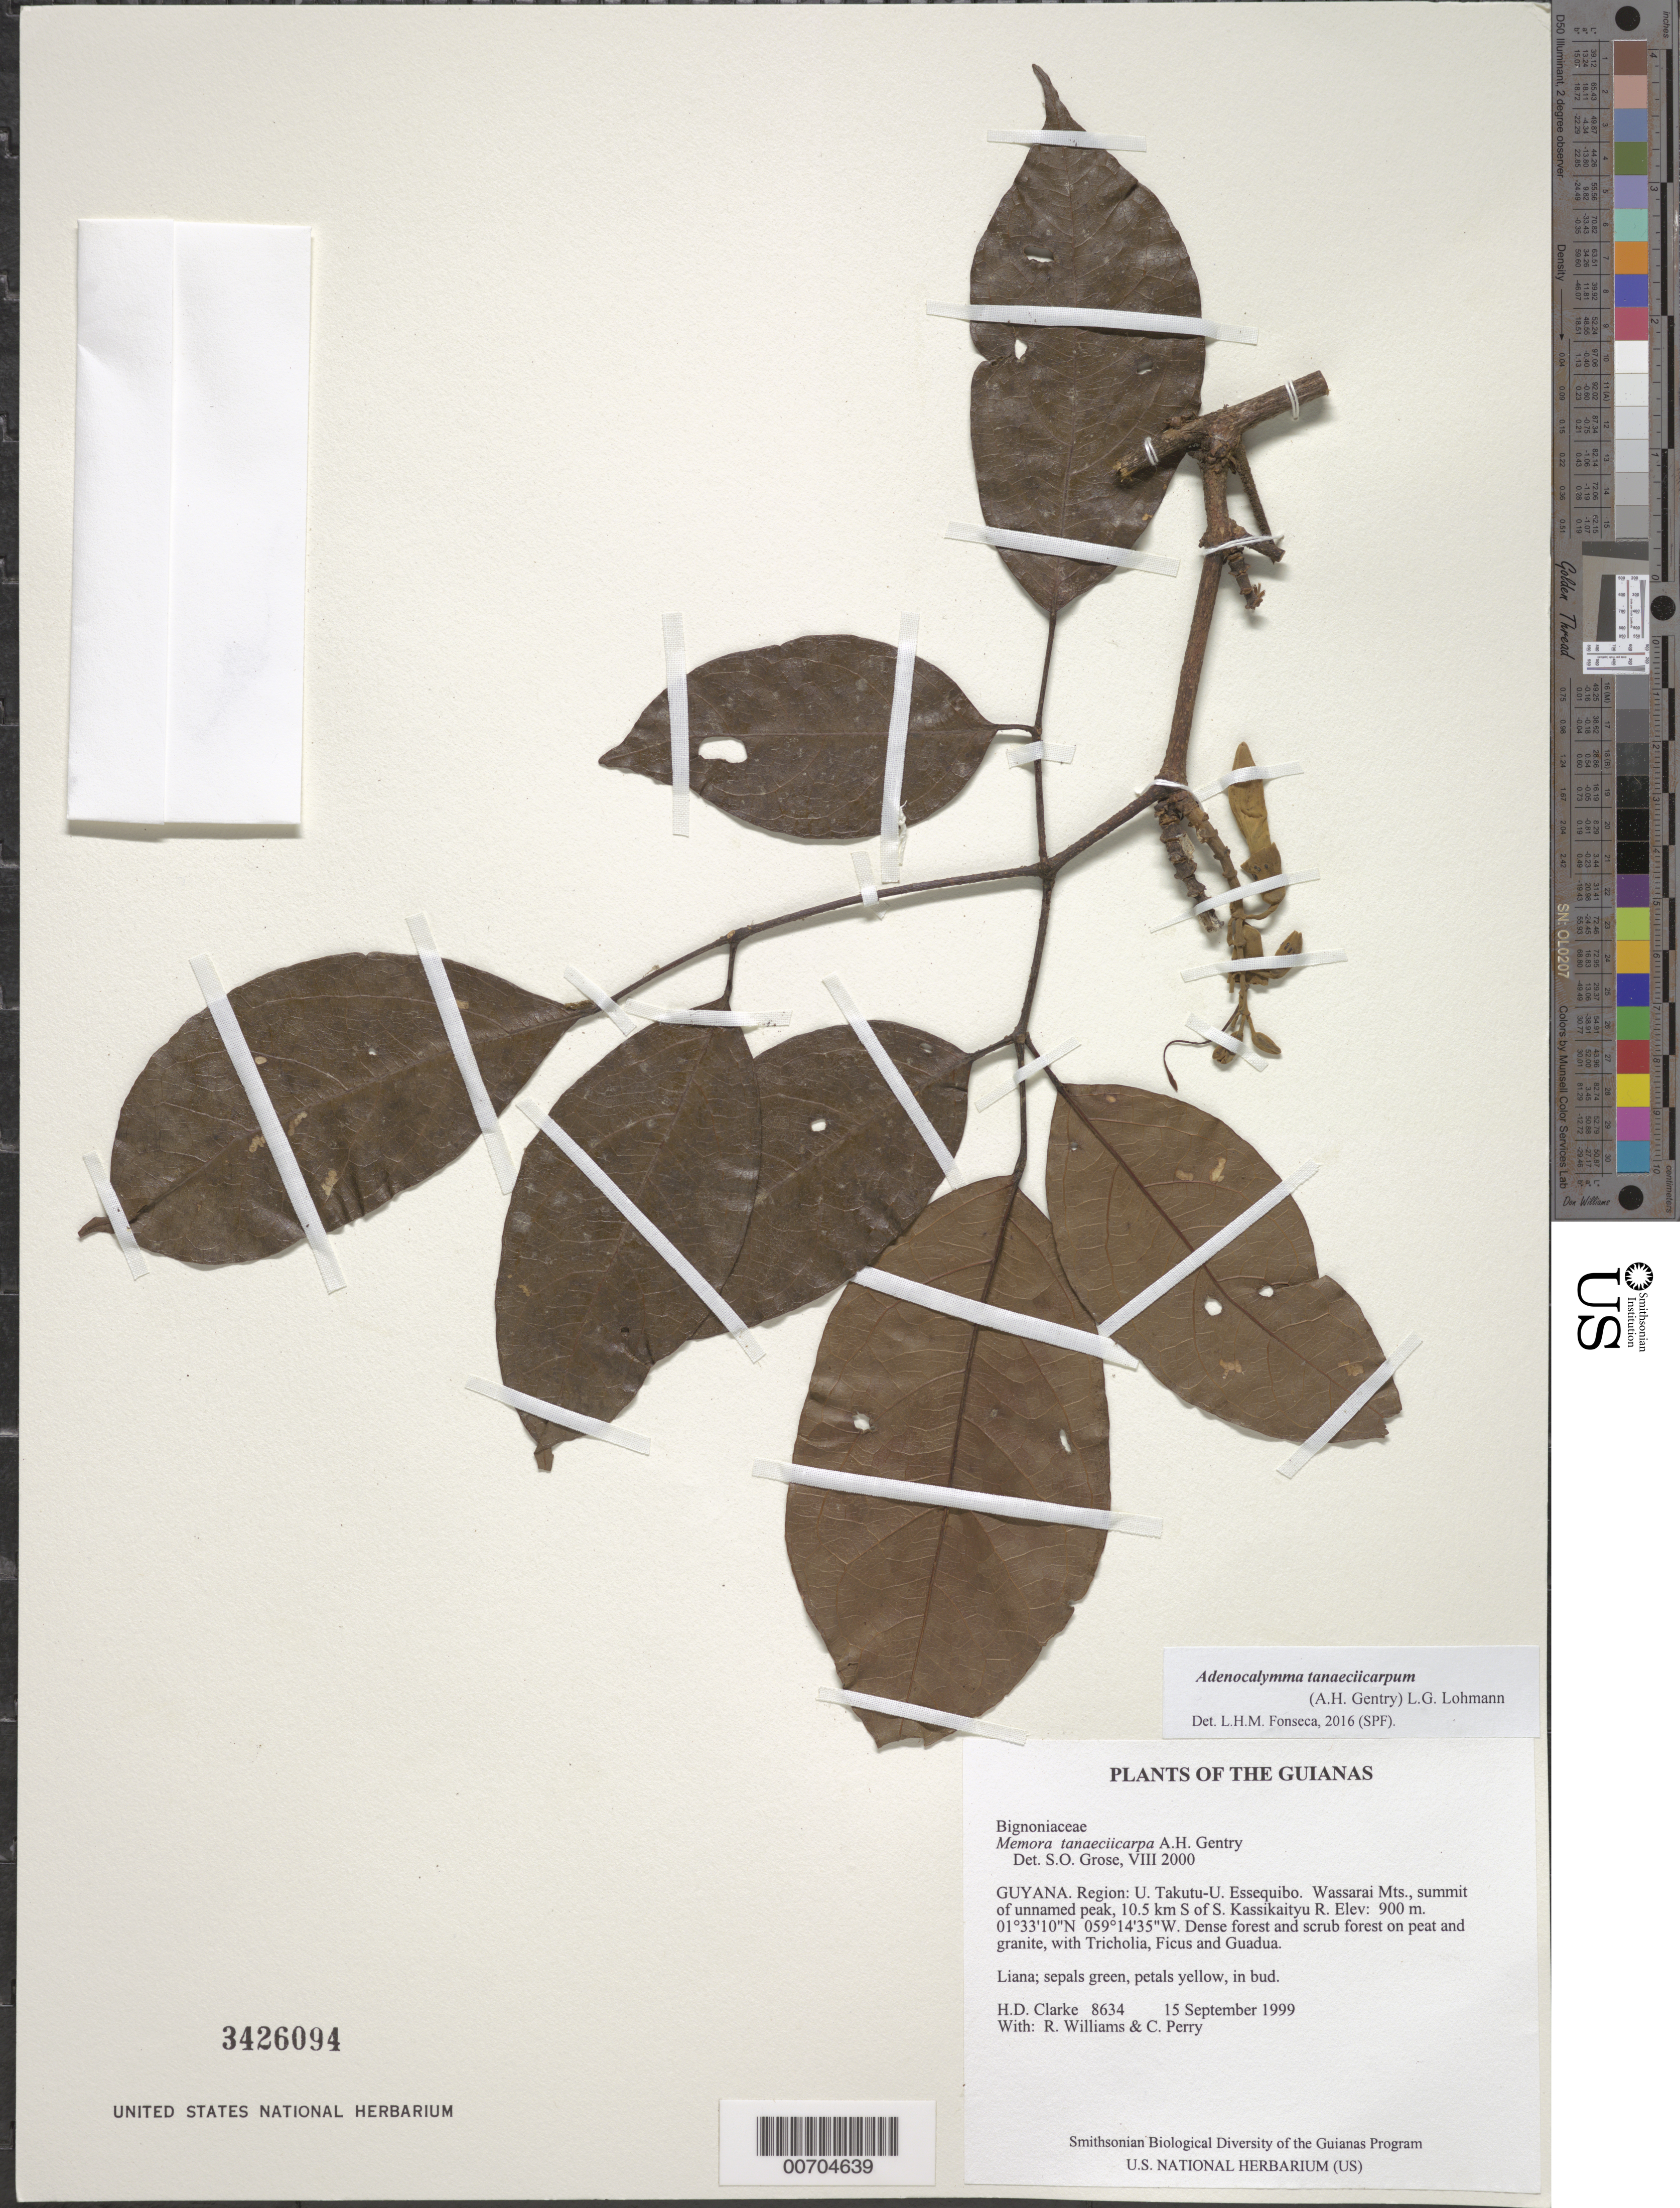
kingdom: Plantae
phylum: Tracheophyta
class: Magnoliopsida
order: Lamiales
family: Bignoniaceae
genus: Adenocalymma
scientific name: Adenocalymma tanaeciicarpum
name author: (A.H. Gentry) L.G. Lohmann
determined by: Fonseca, L. H. M.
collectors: H. D. Clarke, R. Williams & C. Perry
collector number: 8634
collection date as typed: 15 September 1999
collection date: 1999-09-15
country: Guyana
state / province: U. Takutu-U. Essequibo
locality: Wassarai Mts., summit of unnamed peak, 10.5 km S of S. Kassikaityu R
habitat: Dense forest and scrub forest on peat and granite, with Tricholia, Ficus and Guadua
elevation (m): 900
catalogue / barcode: US 3426094